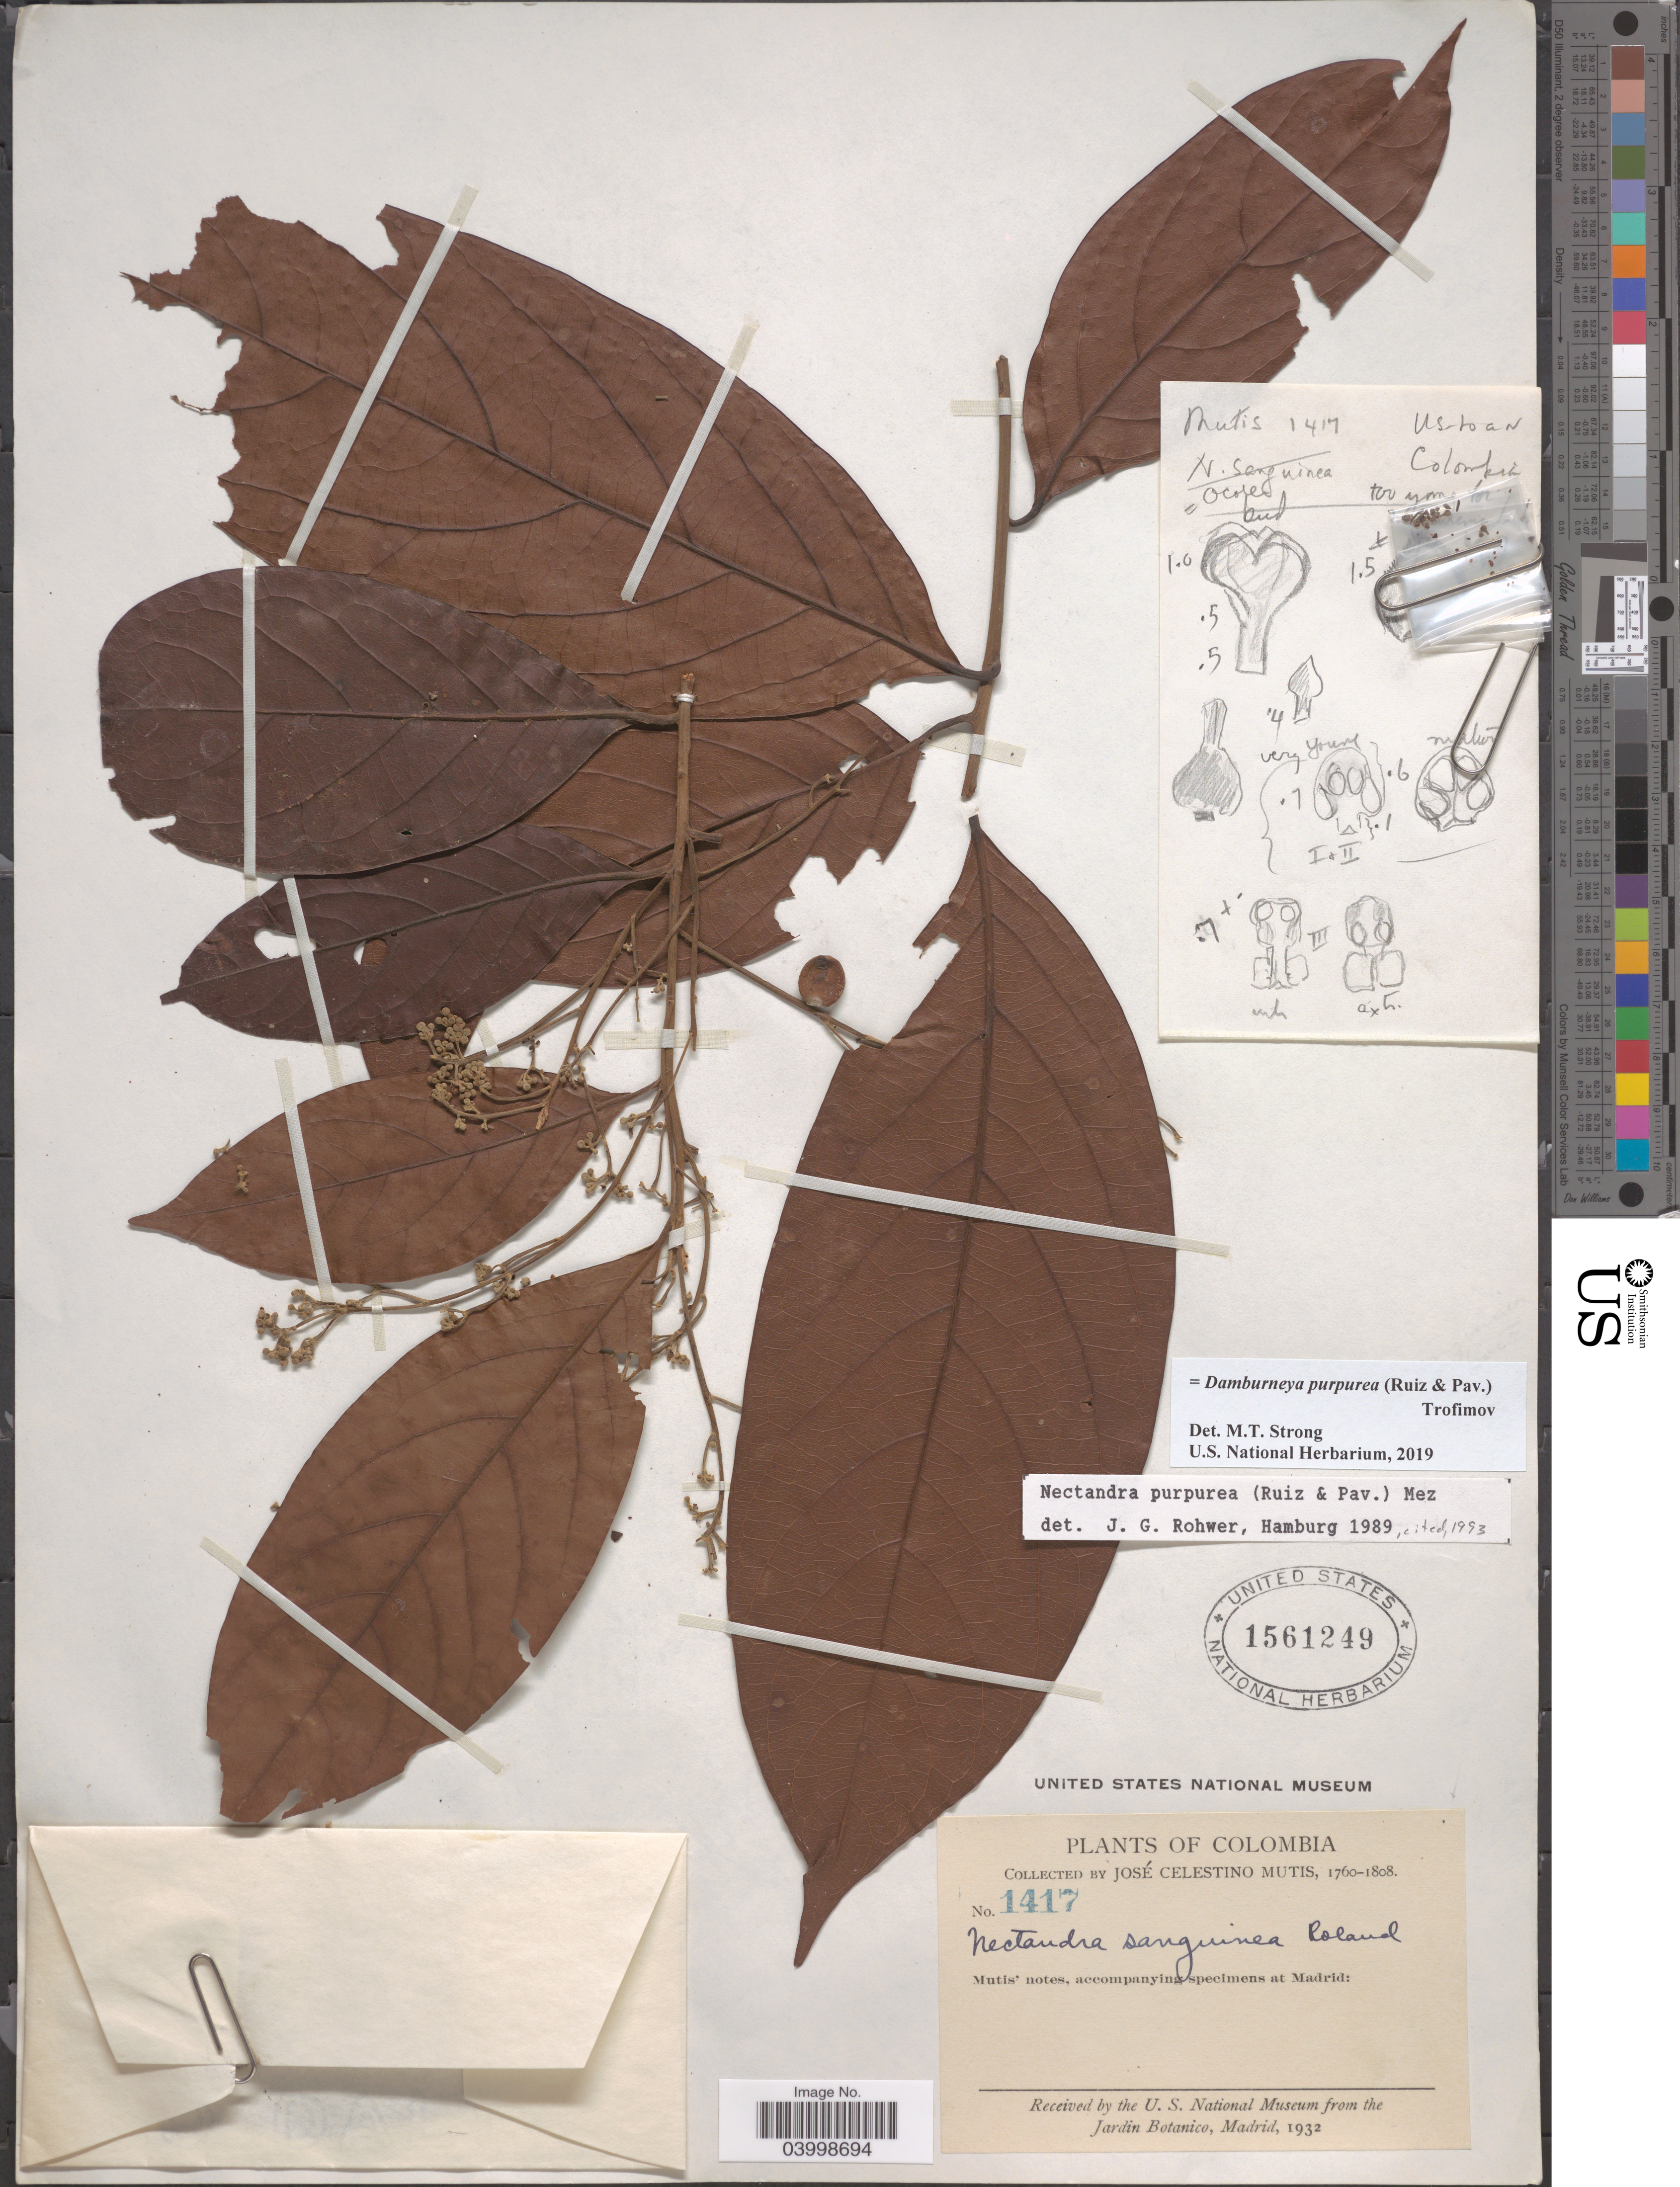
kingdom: Plantae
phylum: Tracheophyta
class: Magnoliopsida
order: Laurales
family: Lauraceae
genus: Damburneya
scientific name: Damburneya purpurea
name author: (Ruiz & Pav.) Trofimov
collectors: J. C. B. Mutis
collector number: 1417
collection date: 1760/1808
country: Colombia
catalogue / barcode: US 1561249